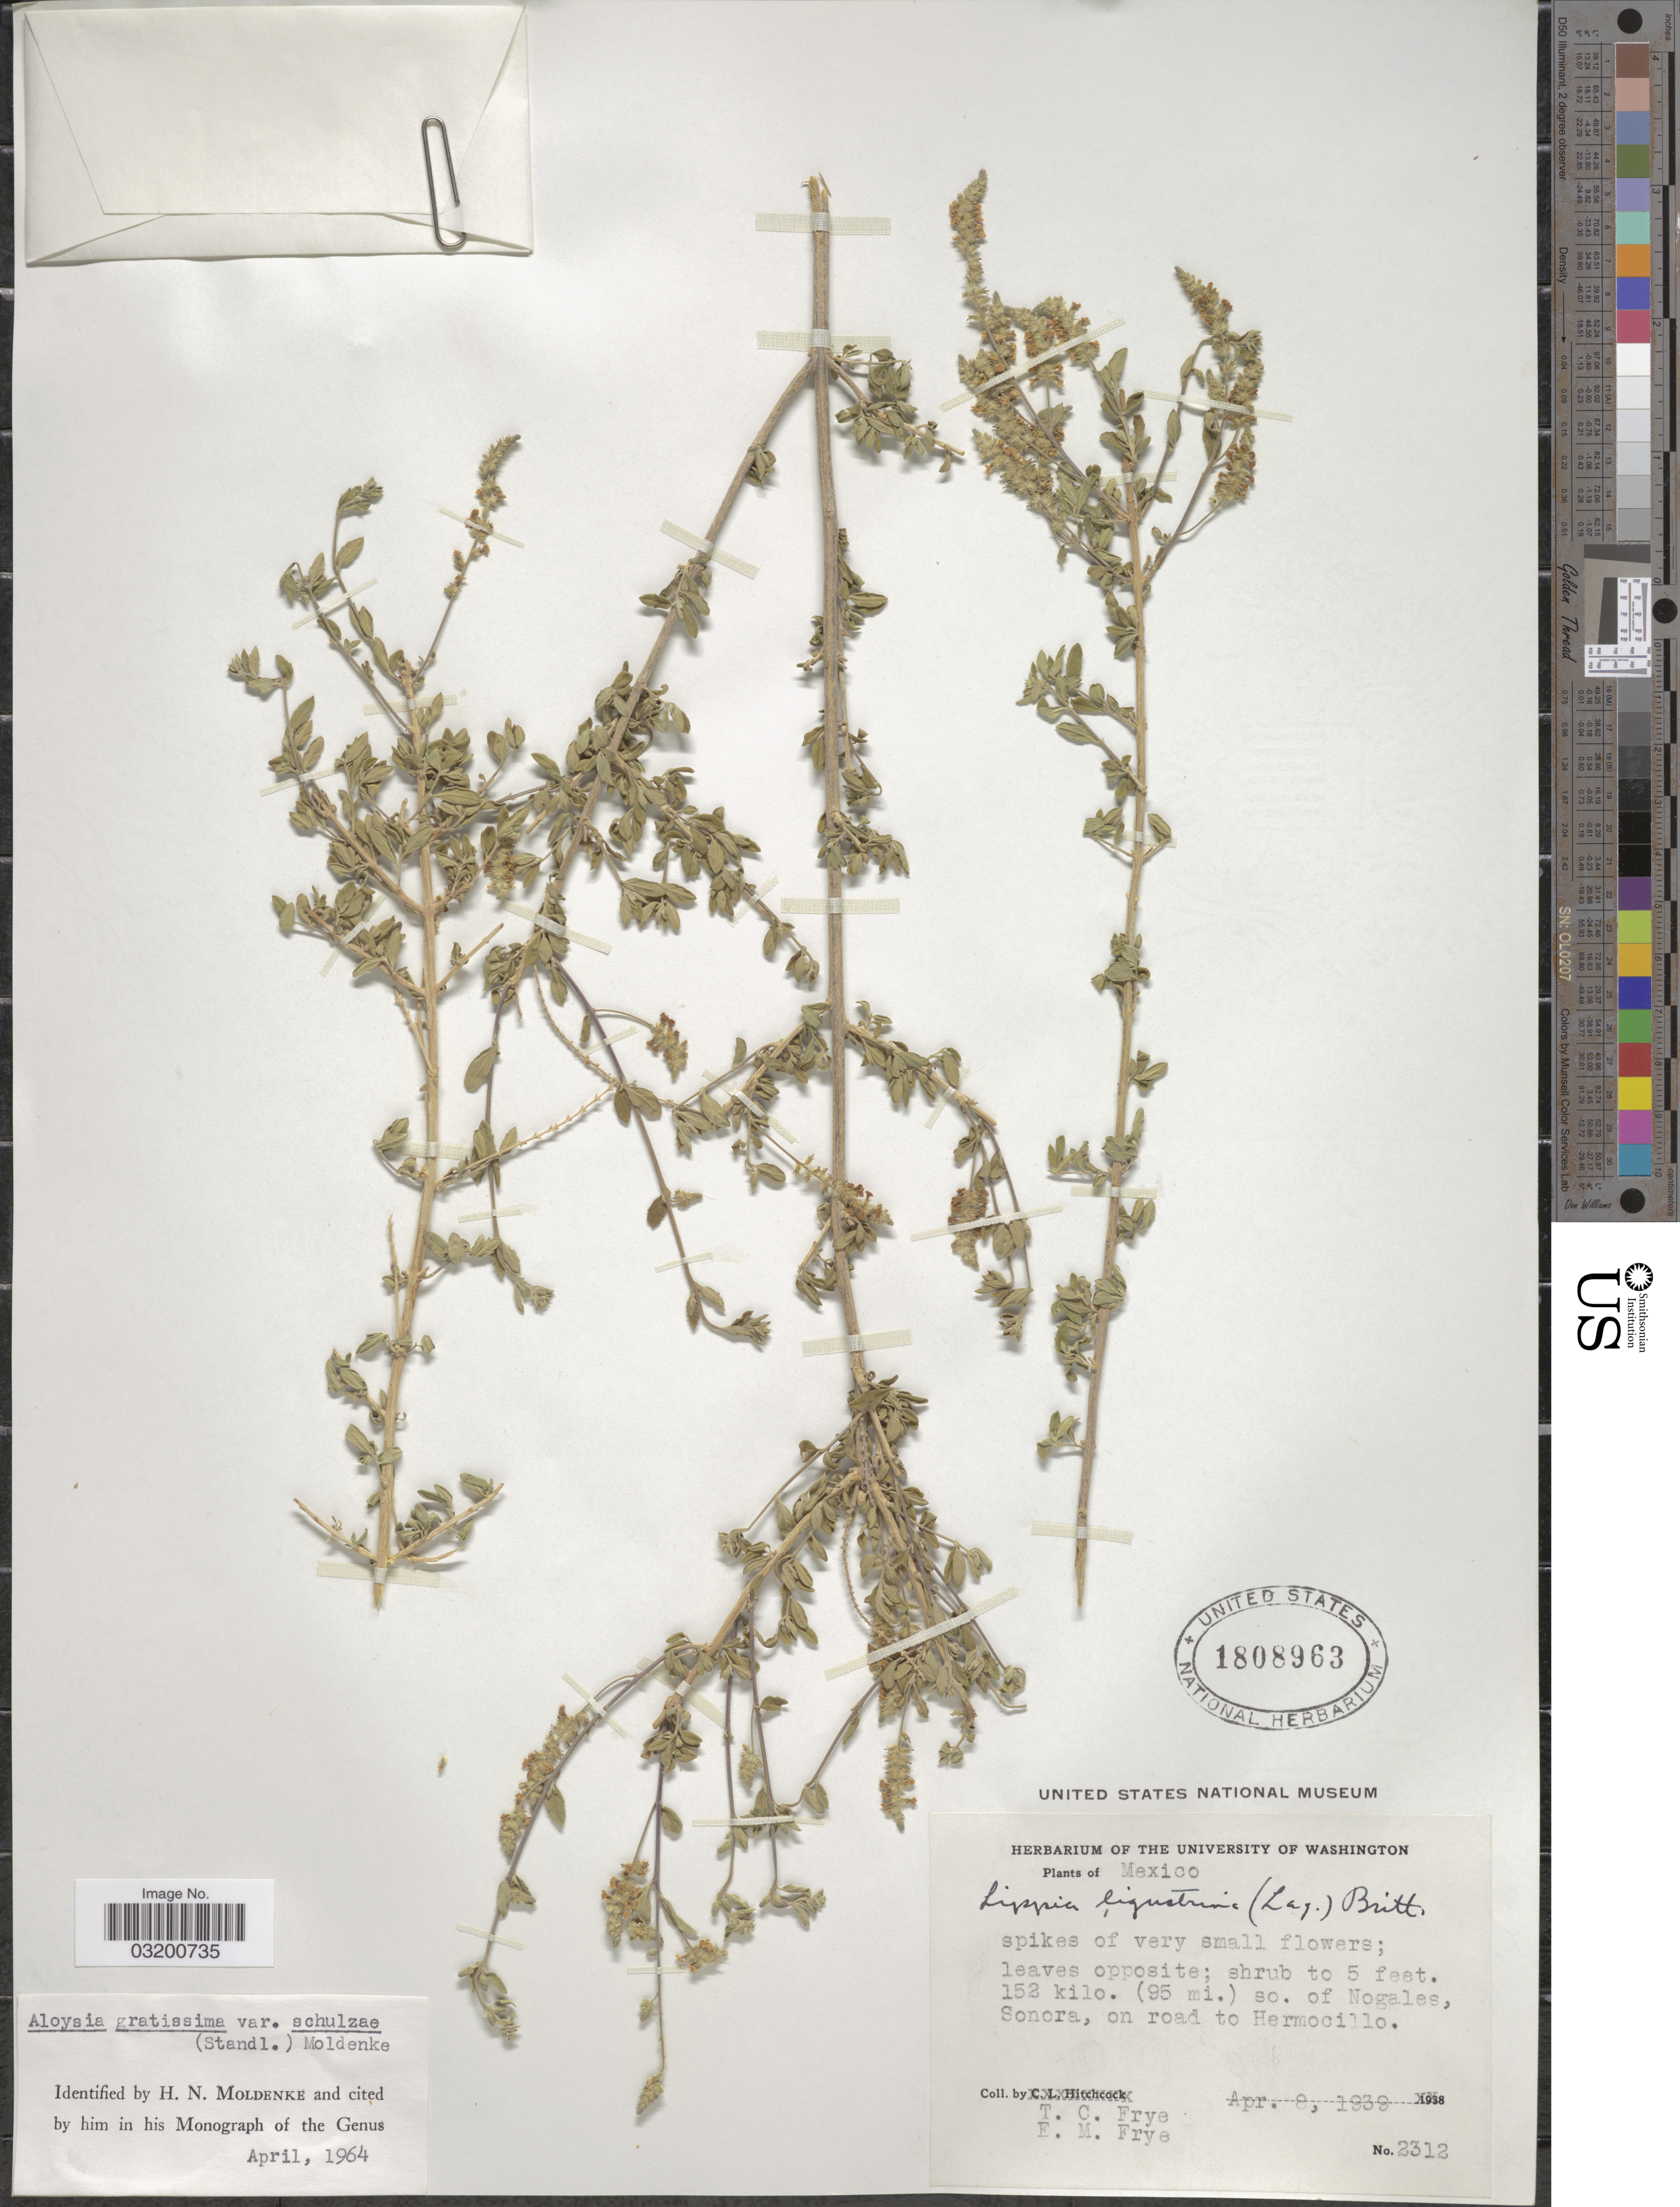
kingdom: Plantae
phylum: Tracheophyta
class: Magnoliopsida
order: Lamiales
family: Verbenaceae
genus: Aloysia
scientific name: Aloysia gratissima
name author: (Gillies & Hook.) Tronc.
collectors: T. C. Frye & E. Frye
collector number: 2312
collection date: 1939-04-08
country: Mexico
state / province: Sonora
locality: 152 kilo. (95 mi.) so. of Nogales, on road to Hermocillo.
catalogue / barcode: US 1808963